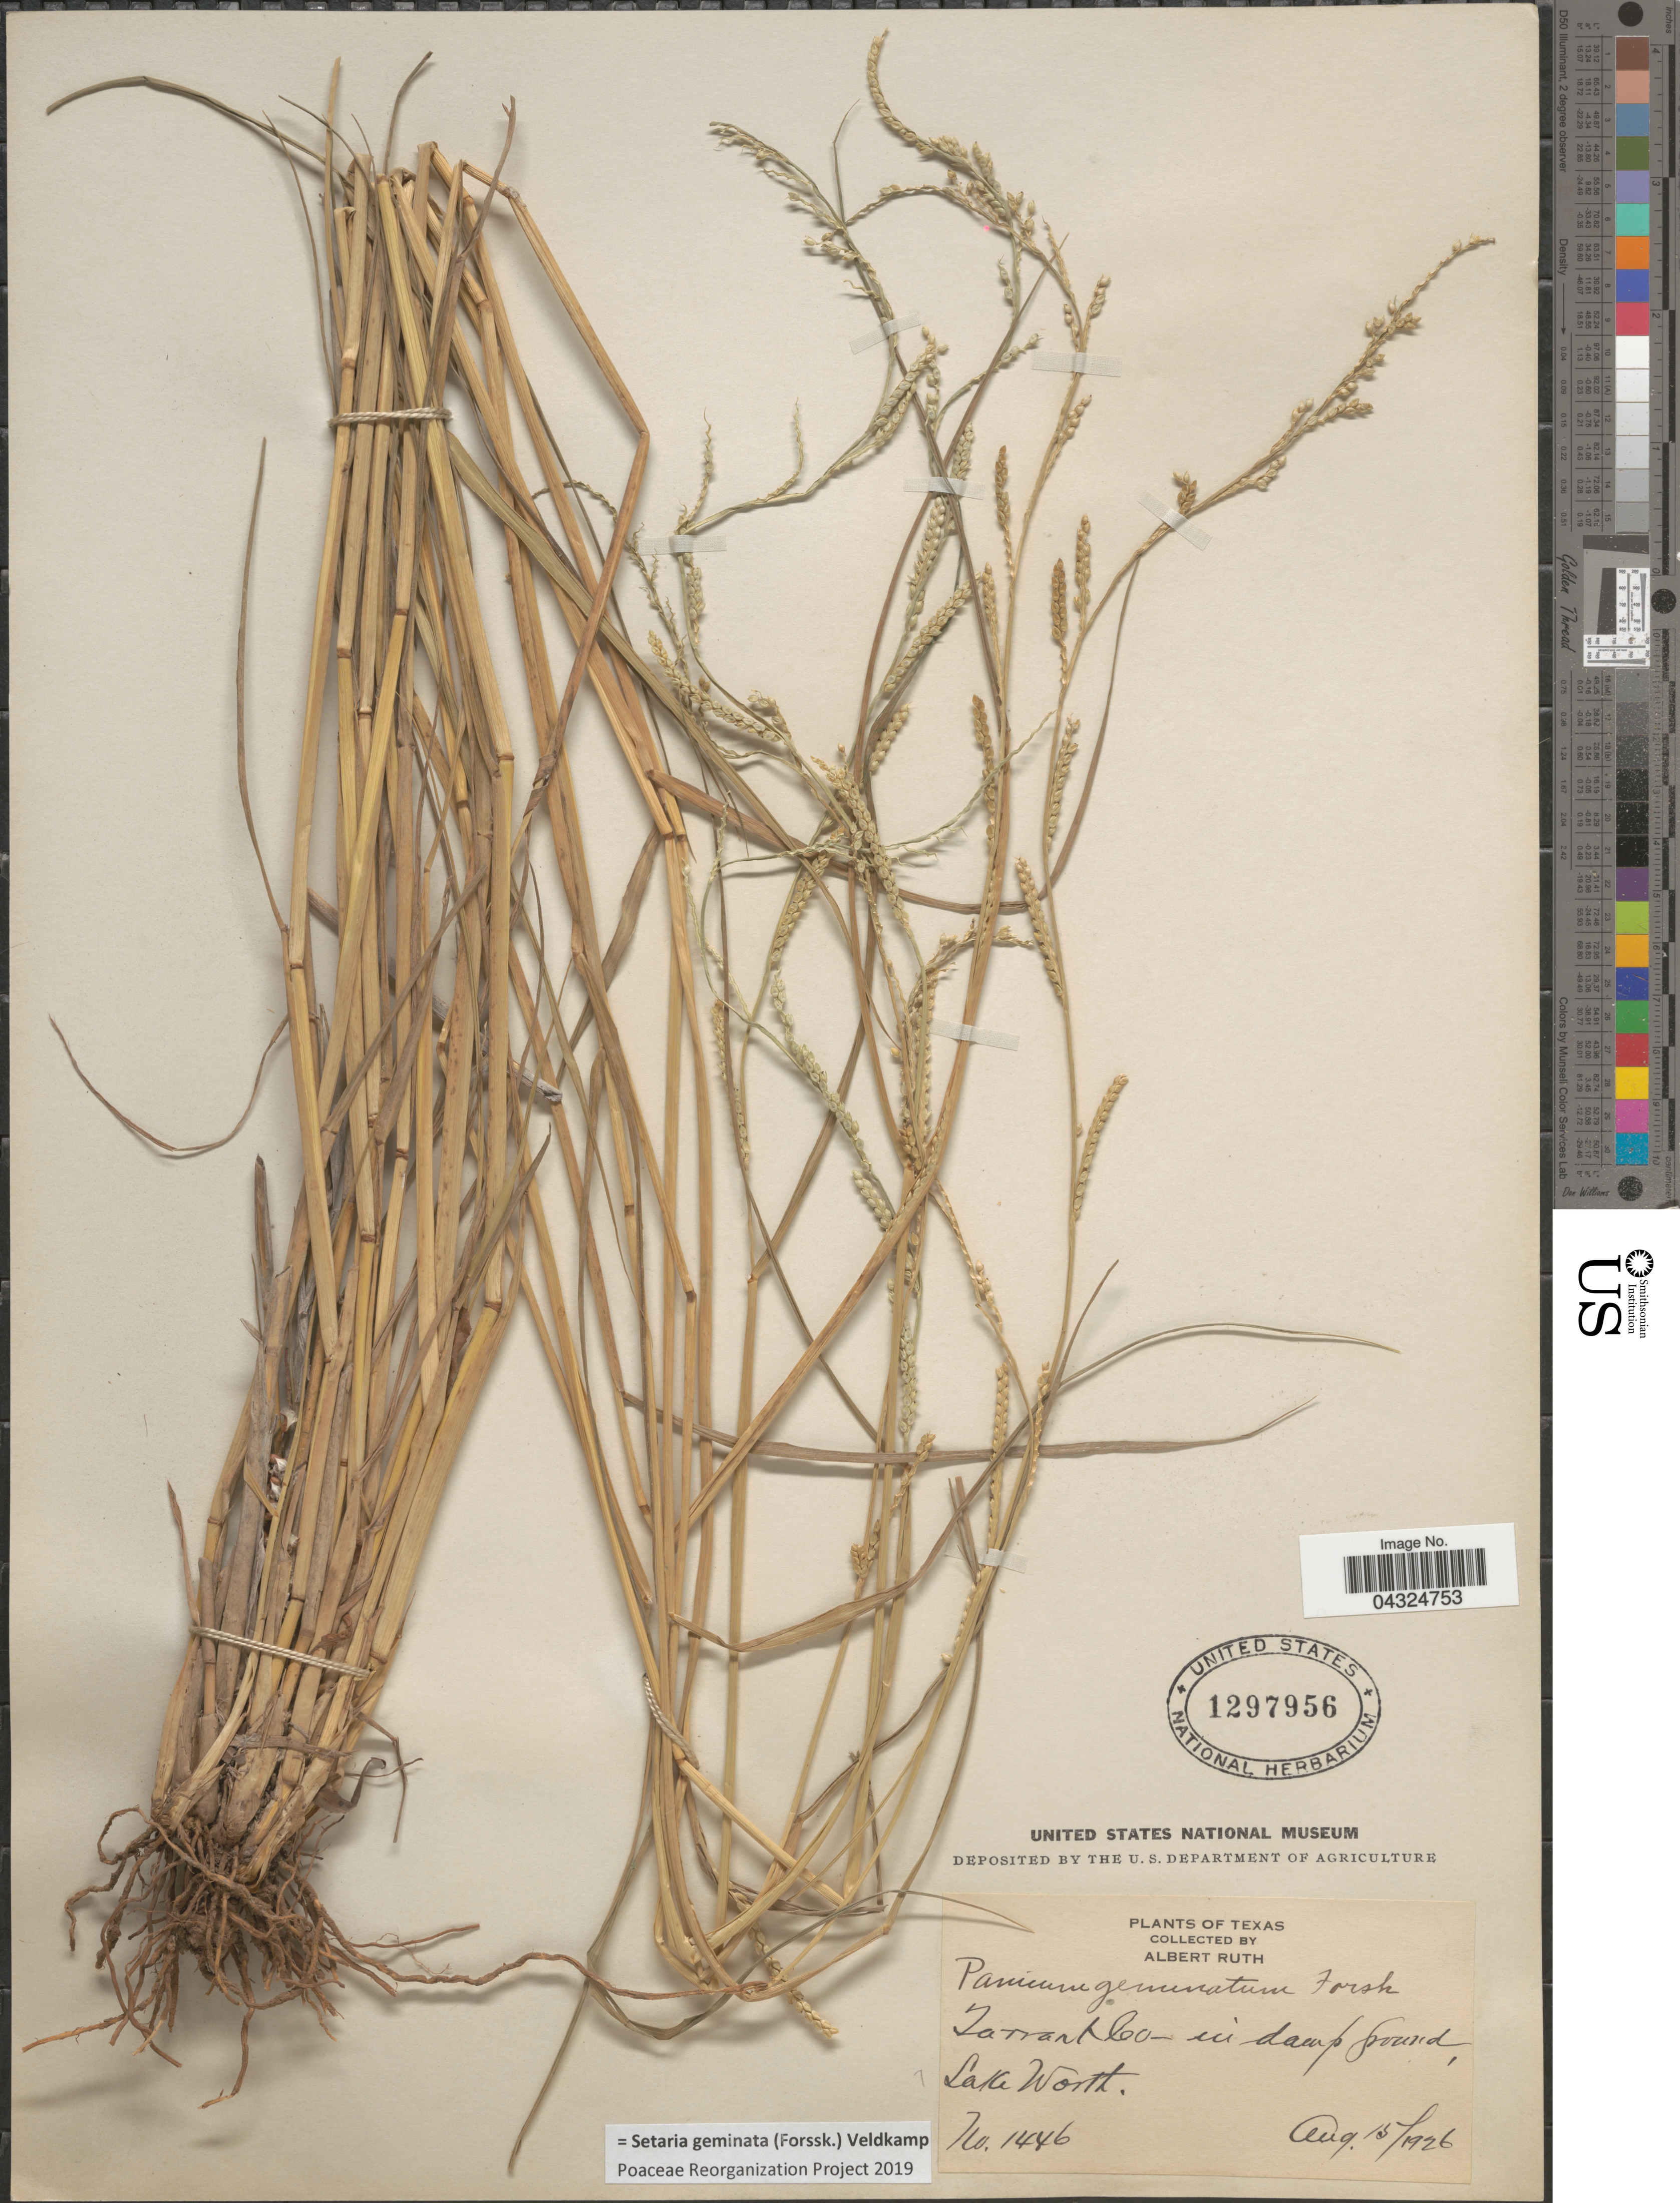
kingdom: Plantae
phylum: Tracheophyta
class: Liliopsida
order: Poales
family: Poaceae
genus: Setaria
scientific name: Setaria geminata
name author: (Forssk.) Veldkamp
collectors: A. Ruth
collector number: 1446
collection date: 1926-08-15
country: United States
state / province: Texas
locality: Tarrant Co.-in damp ground, Lake Worth.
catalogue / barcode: US 1297956